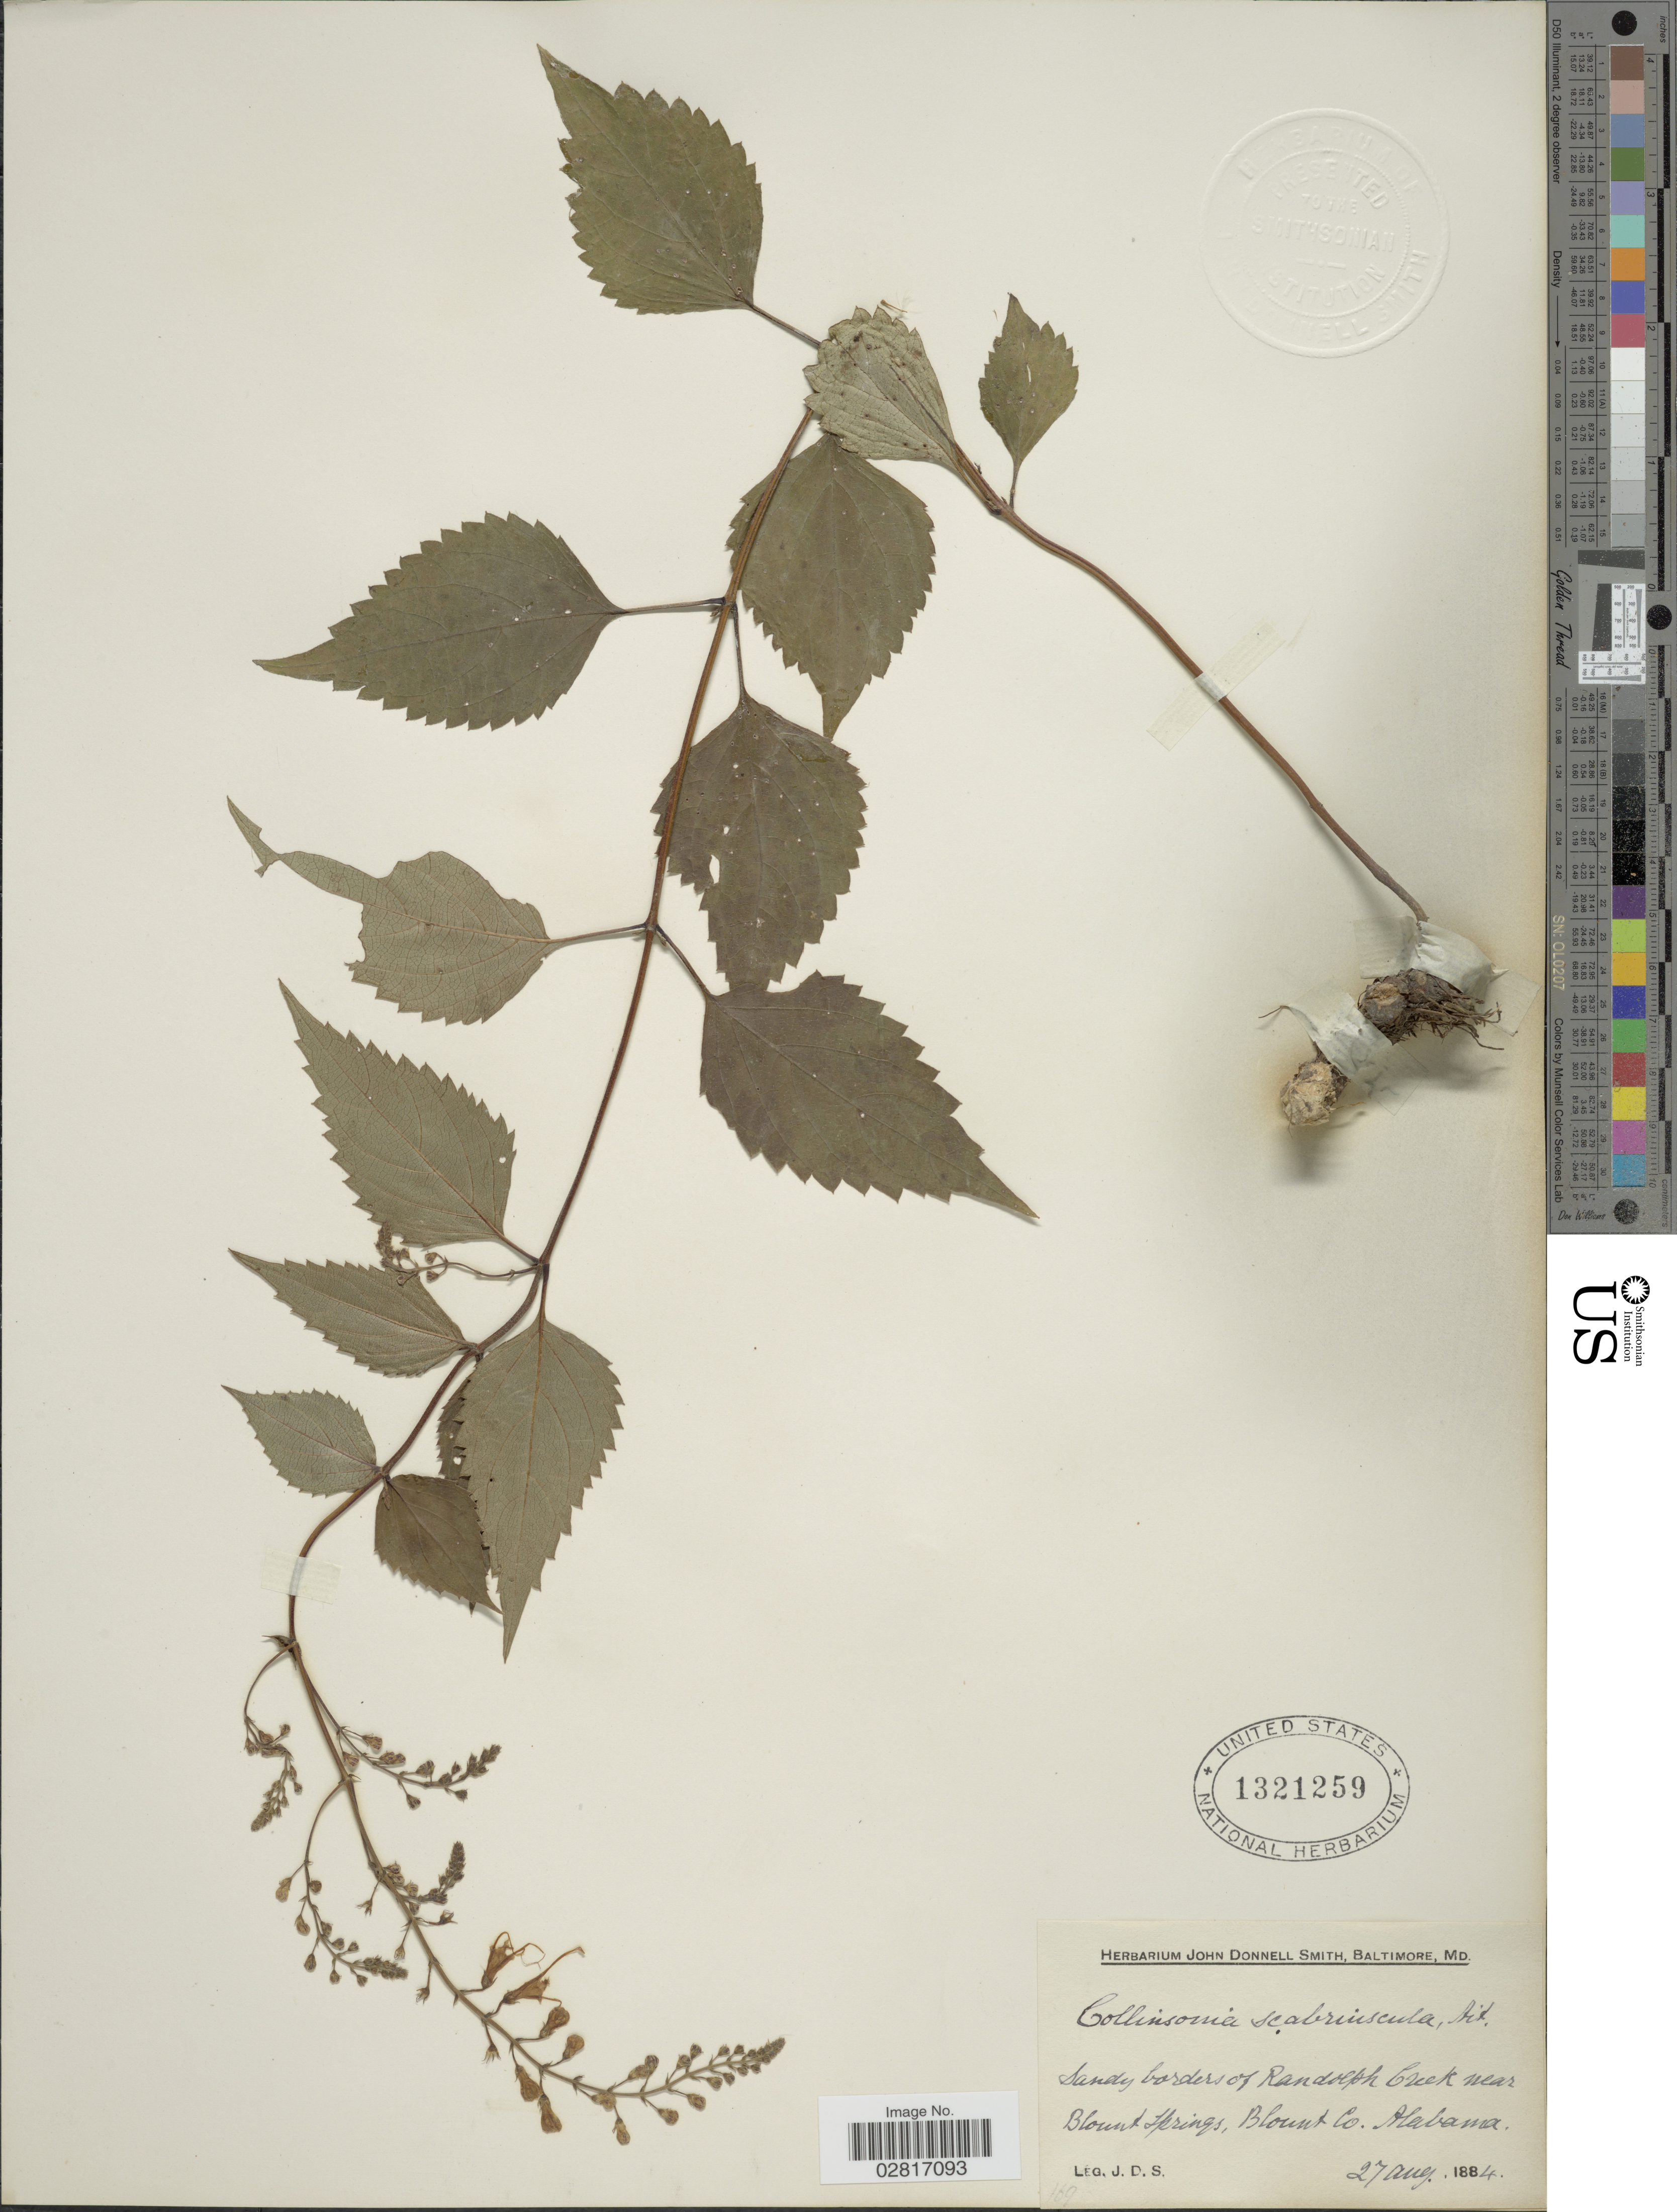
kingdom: Plantae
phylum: Tracheophyta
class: Magnoliopsida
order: Lamiales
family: Lamiaceae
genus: Collinsonia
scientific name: Collinsonia canadensis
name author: L.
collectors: J. Donnell Smith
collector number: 169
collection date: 1884-08-27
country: United States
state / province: Alabama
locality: Sandy borders of Randolph Creek near Blount Springs, Blount Co.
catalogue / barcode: US 1321259